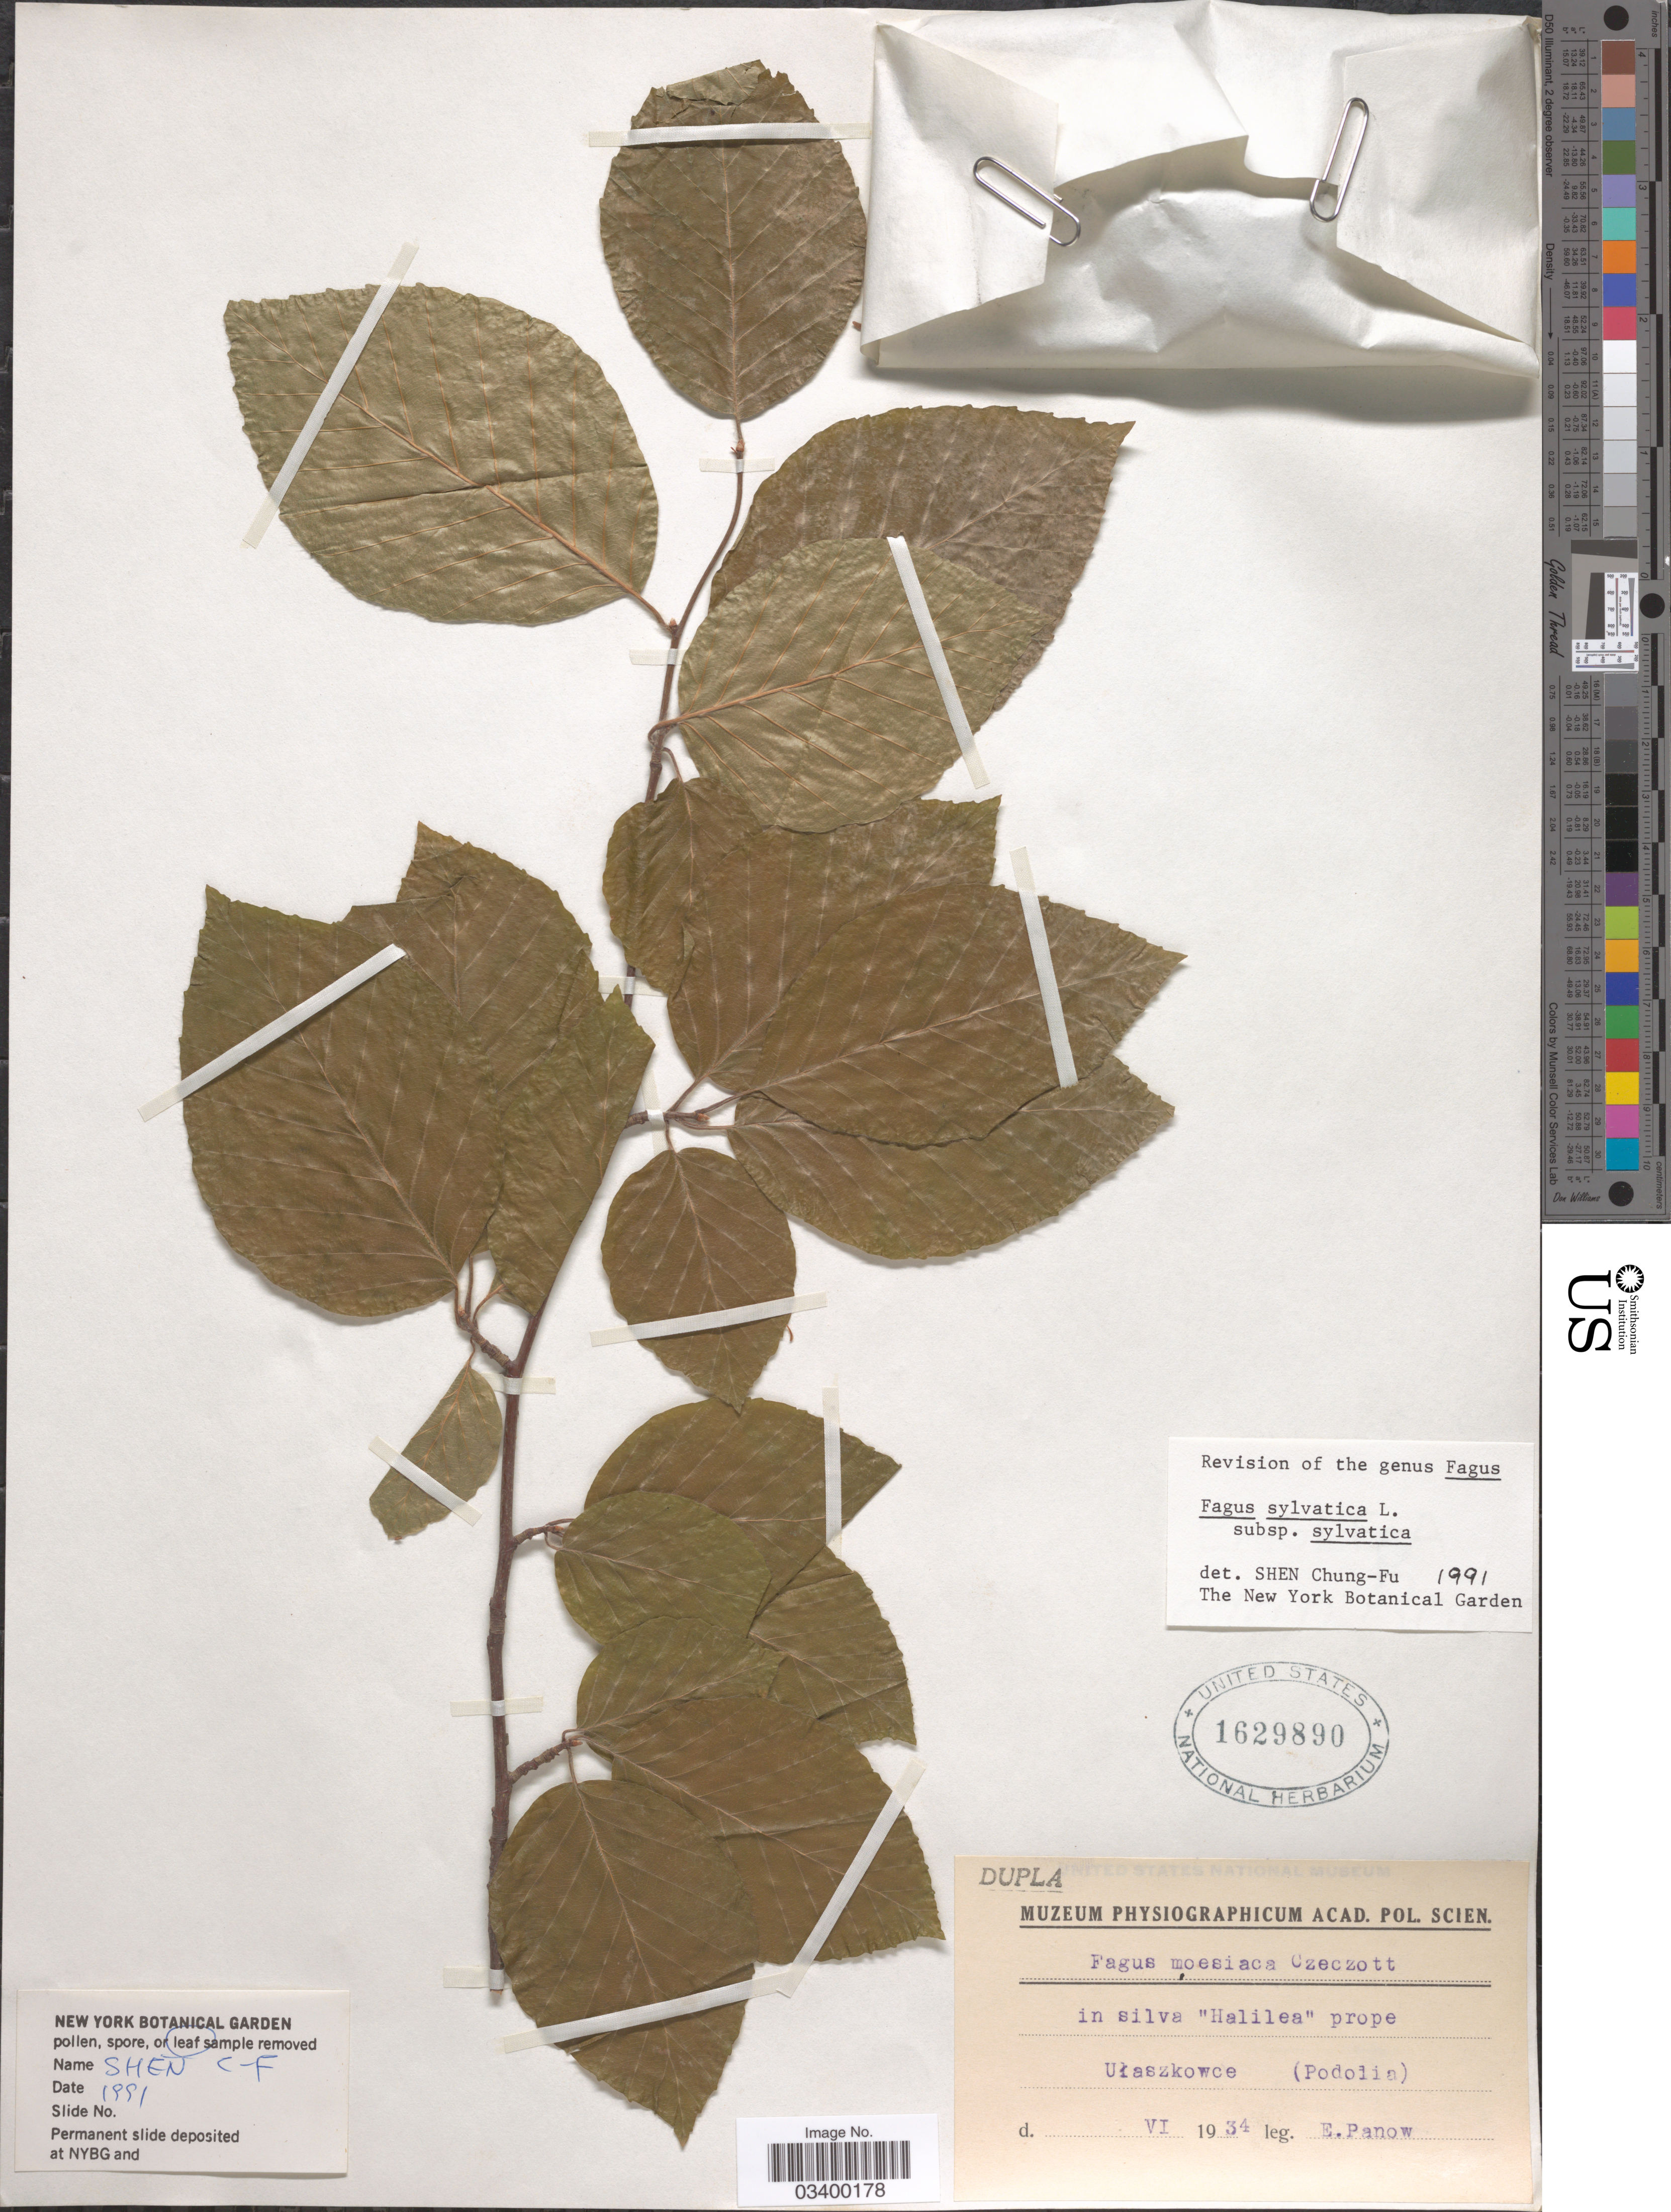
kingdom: Plantae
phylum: Tracheophyta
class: Magnoliopsida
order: Fagales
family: Fagaceae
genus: Fagus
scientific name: Fagus sylvatica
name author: L.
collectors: E. Panow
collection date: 1934-06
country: Poland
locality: In silva "Halilea" prope Ulaszkowce (Podolia).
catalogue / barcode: US 1629890